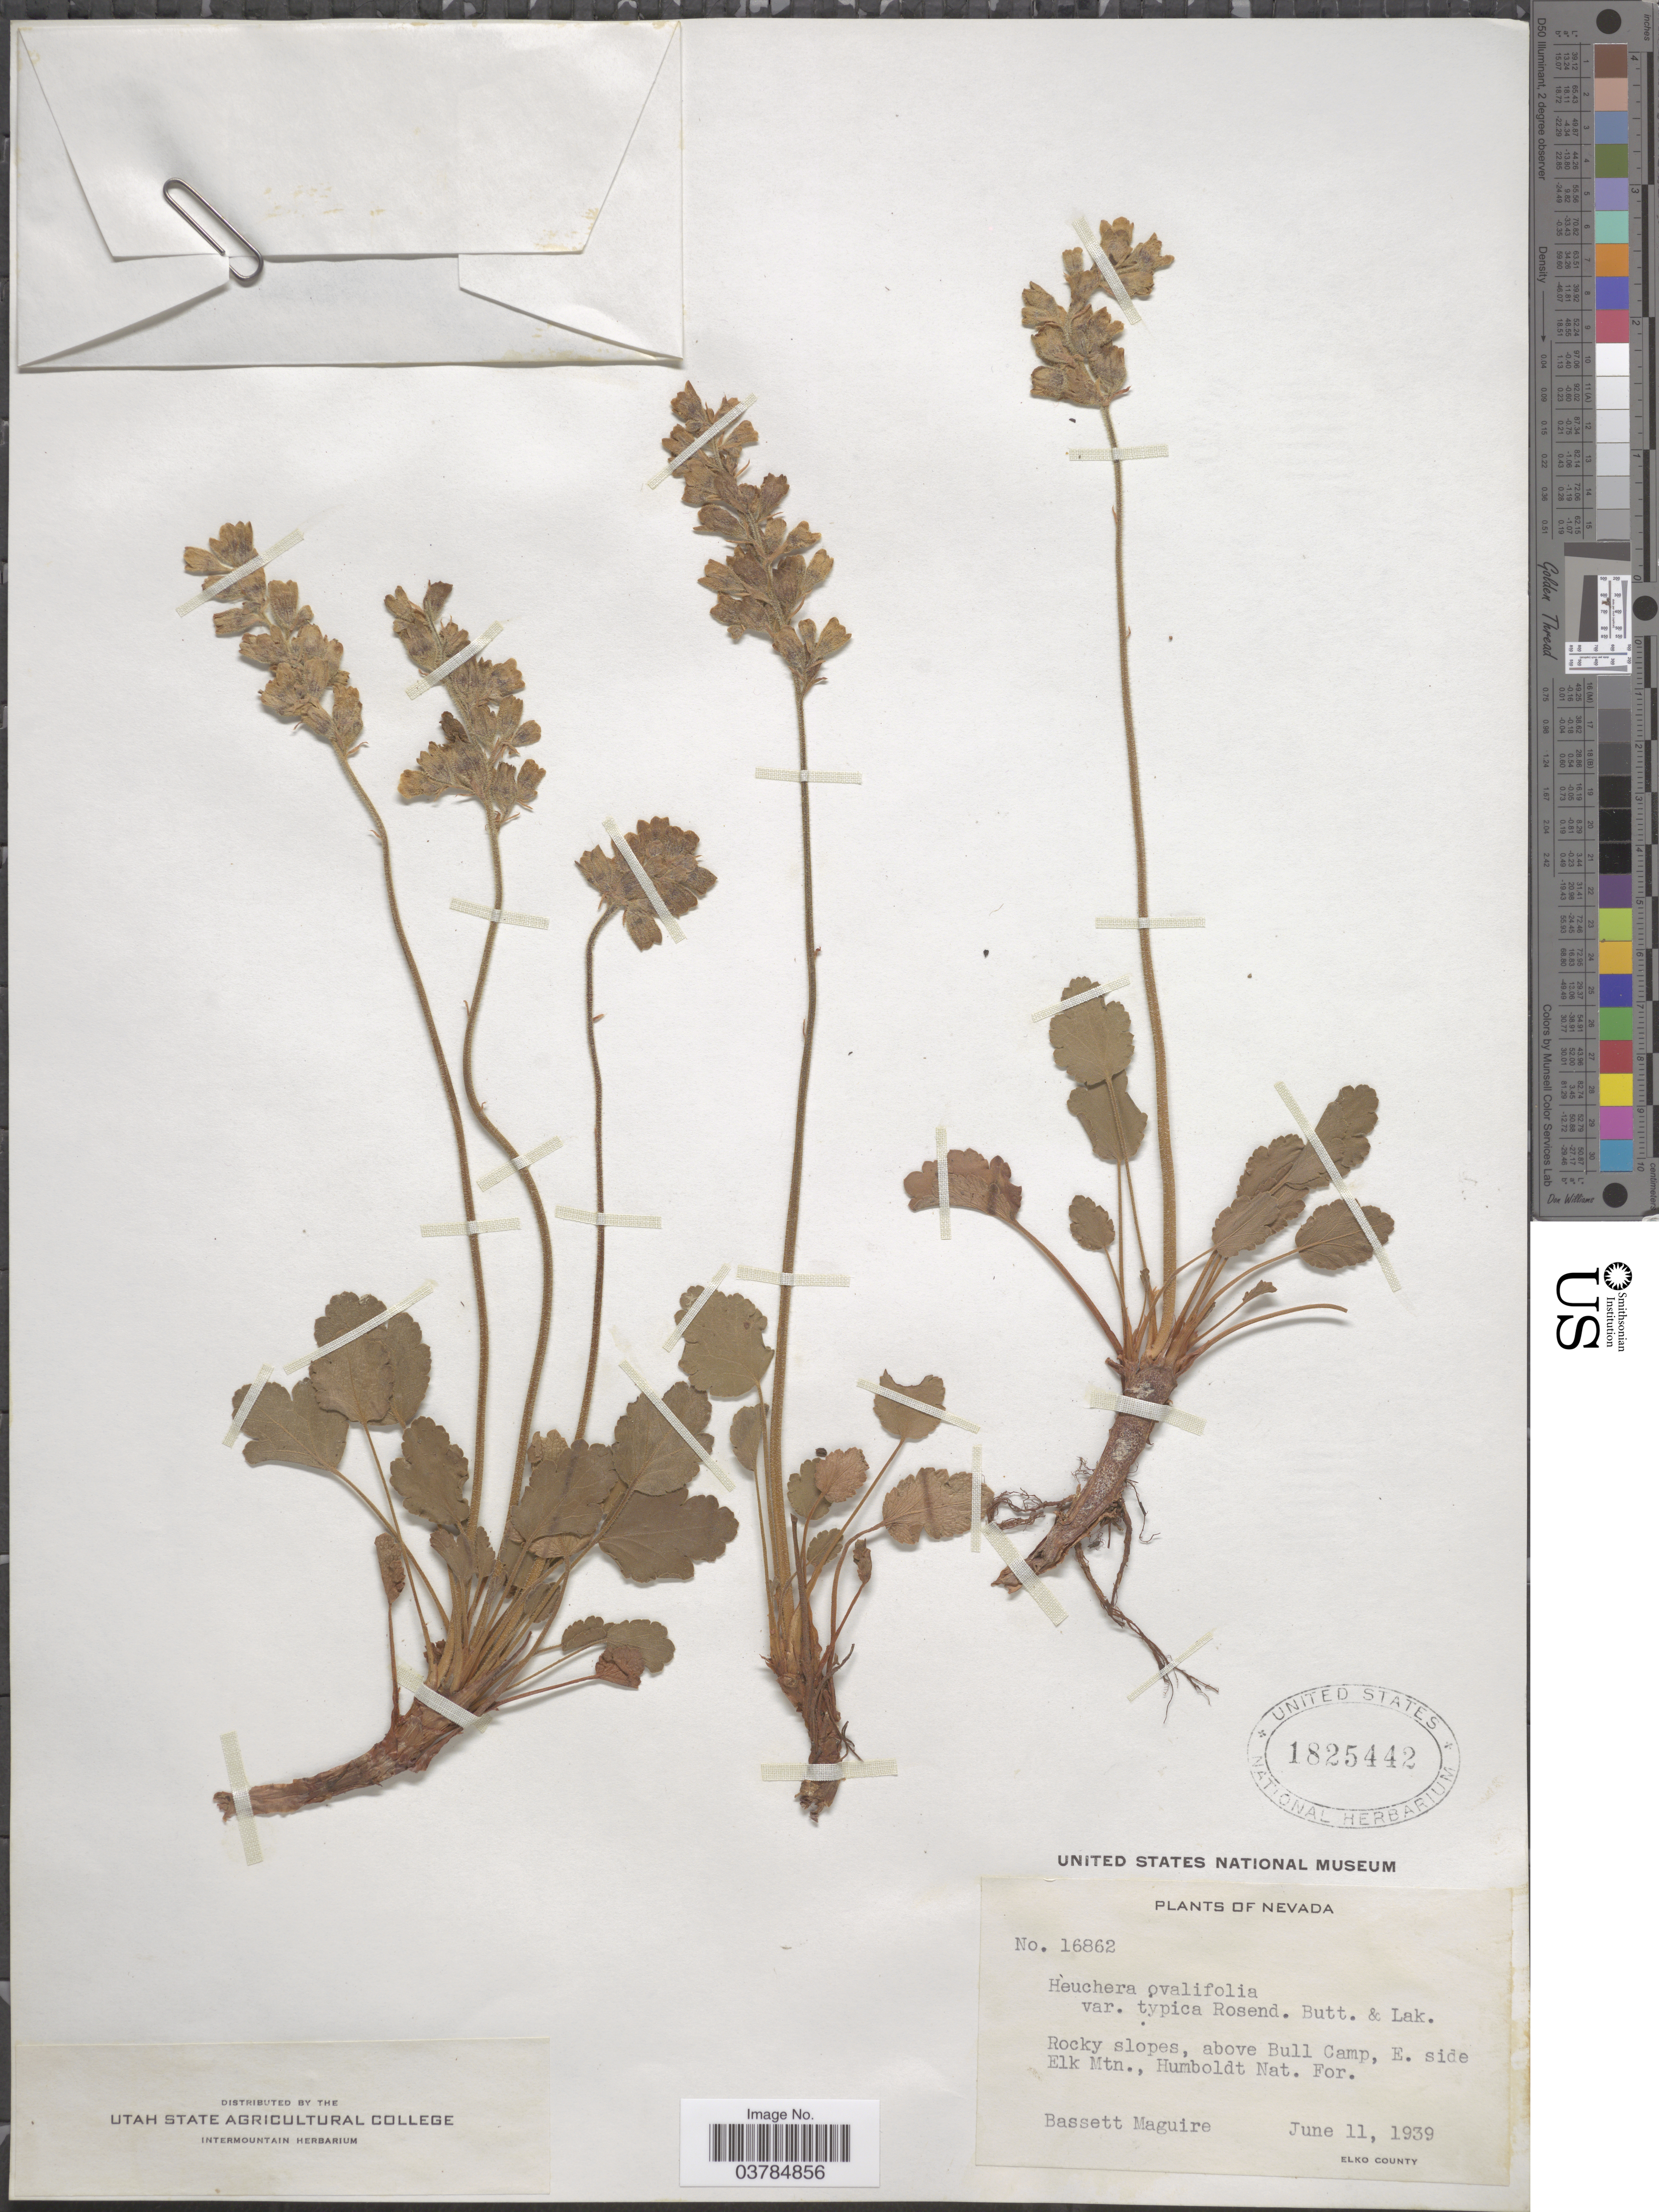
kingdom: Plantae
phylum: Tracheophyta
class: Magnoliopsida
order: Saxifragales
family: Saxifragaceae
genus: Heuchera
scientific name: Heuchera ovalifolia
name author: Torr. & A. Gray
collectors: B. Maguire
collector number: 16862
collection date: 1939-06-11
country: United States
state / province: Nevada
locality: Rocky slopes, above Bull Camp, E. side Elk Mtn., Humboldt Nat. For. Elko County.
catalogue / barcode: US 1825442